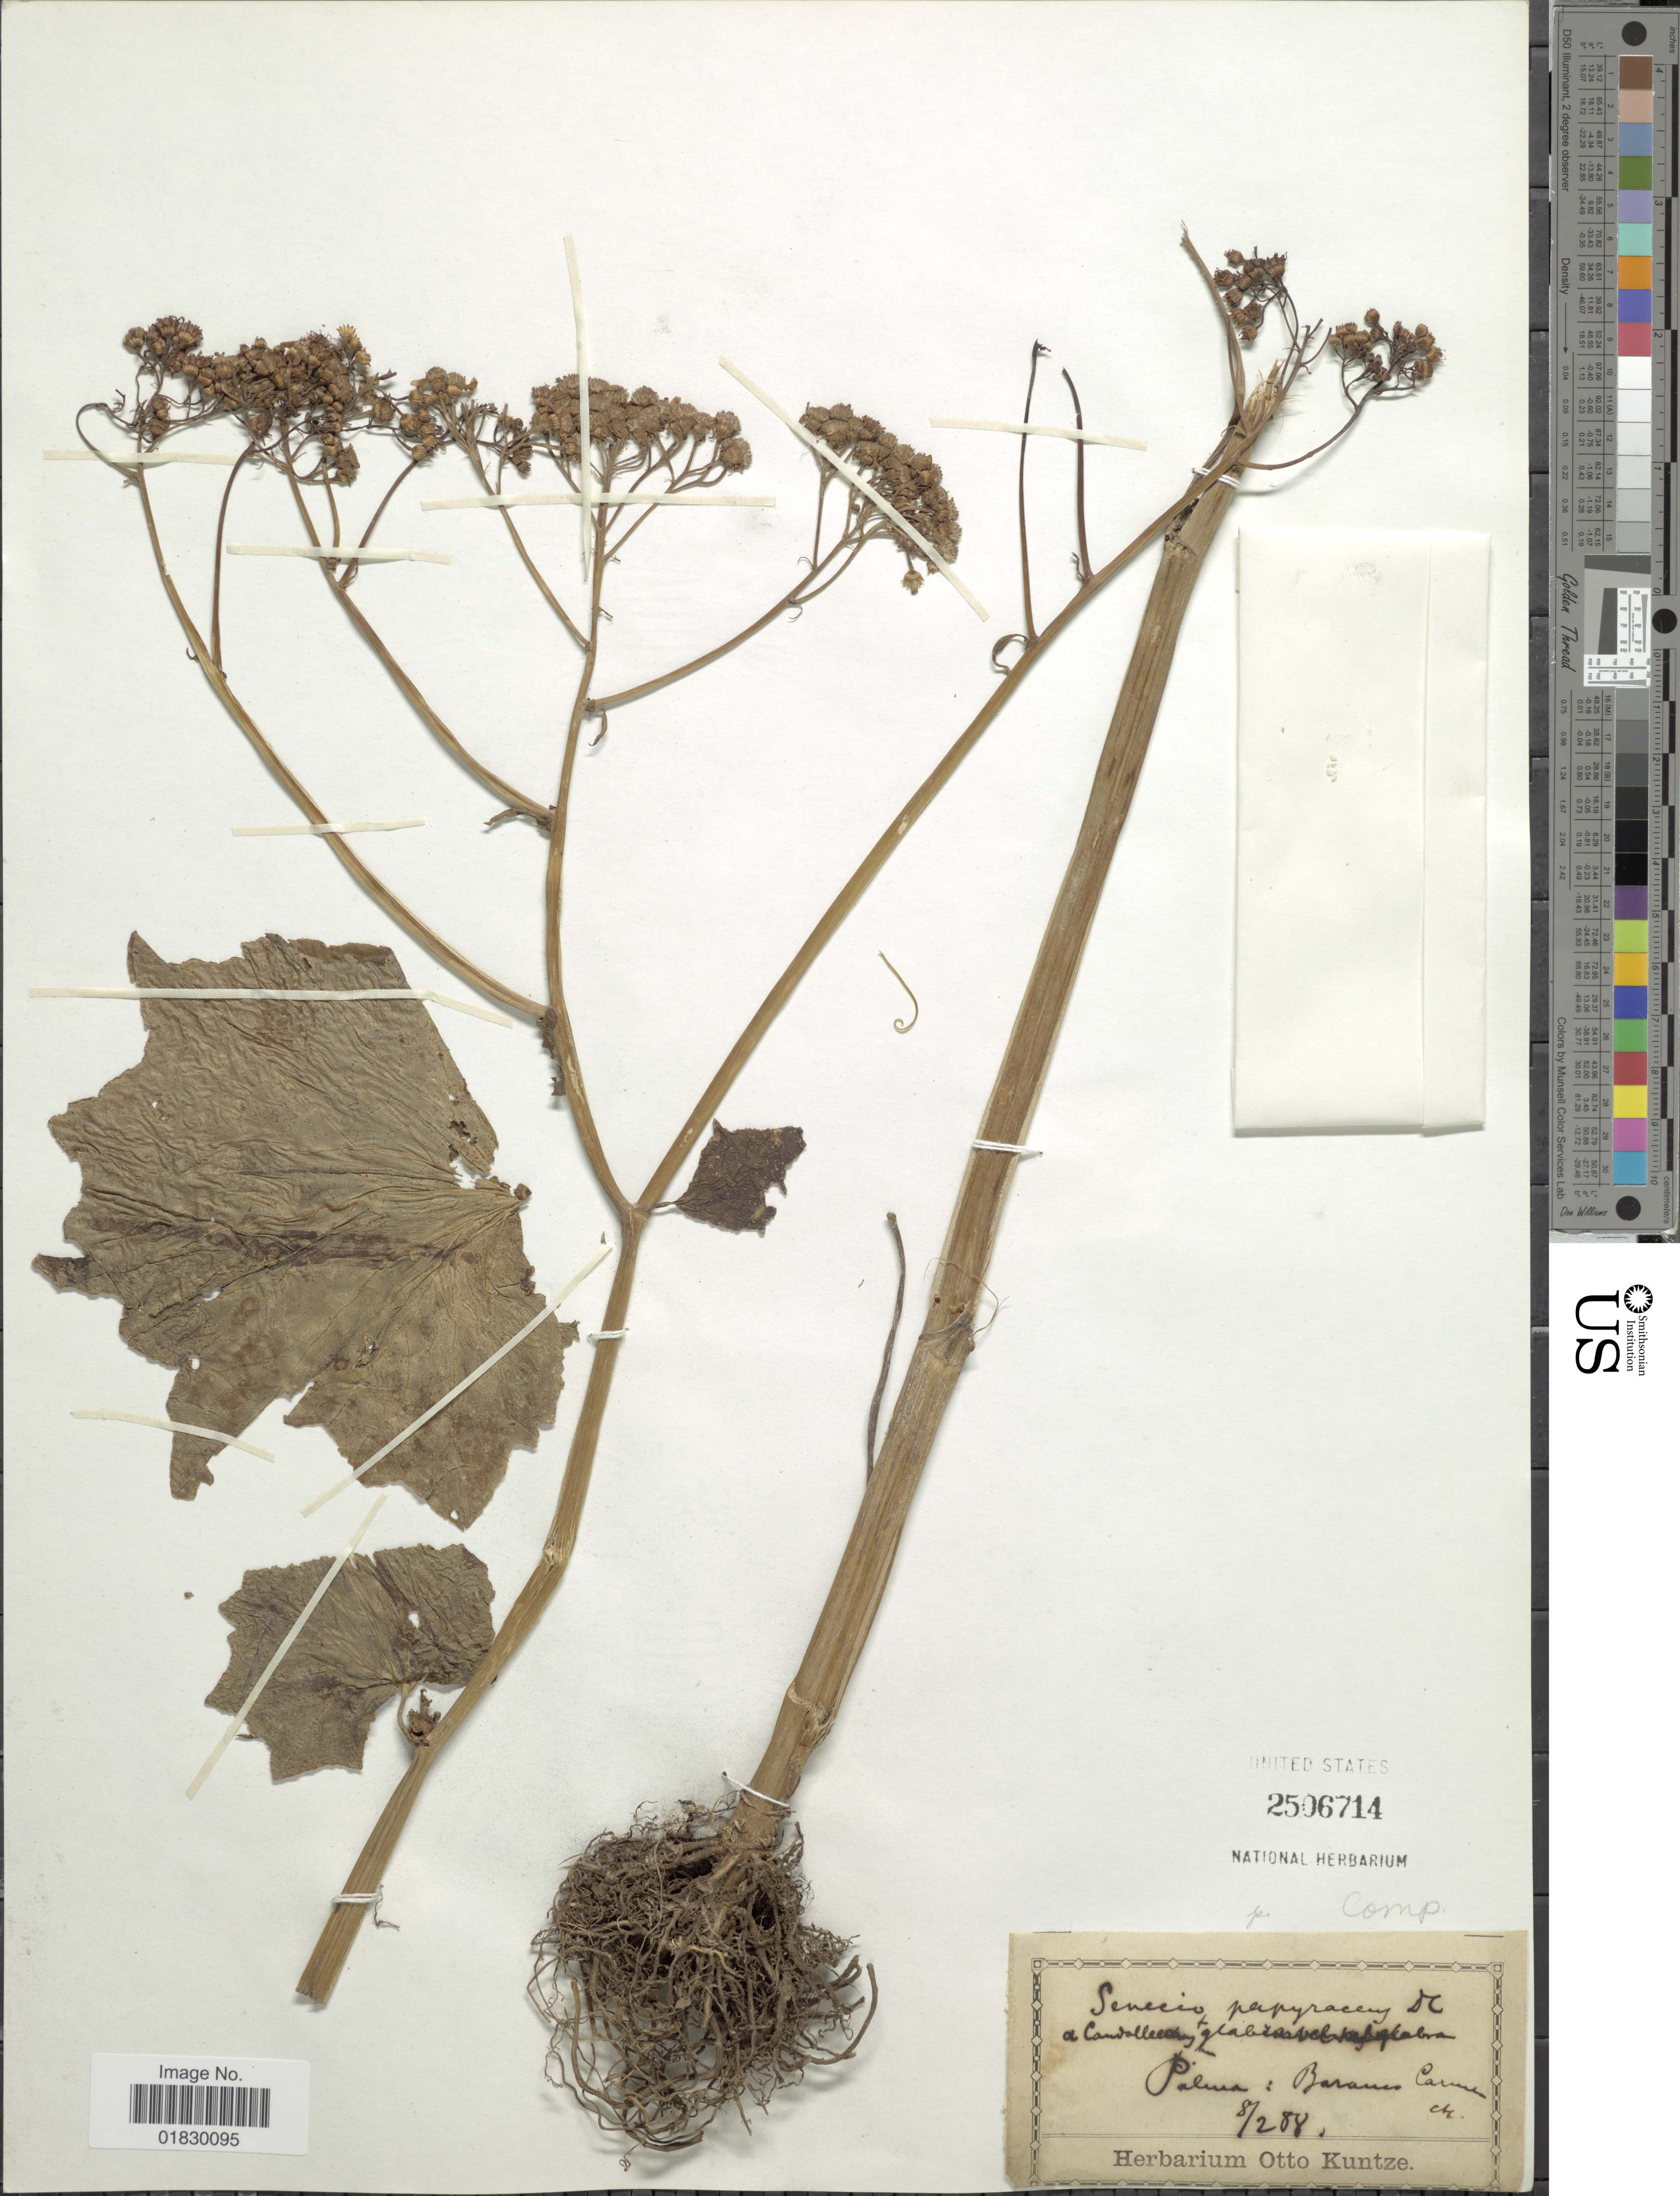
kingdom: Plantae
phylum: Tracheophyta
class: Magnoliopsida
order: Asterales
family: Asteraceae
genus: Pericallis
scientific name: Pericallis papyracea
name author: (DC.) B. Nord.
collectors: C.E.O. Kuntze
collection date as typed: Transcribed d/m/y: 8/2/88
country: Spain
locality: Palma: Baranes Carmen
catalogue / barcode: US 506714